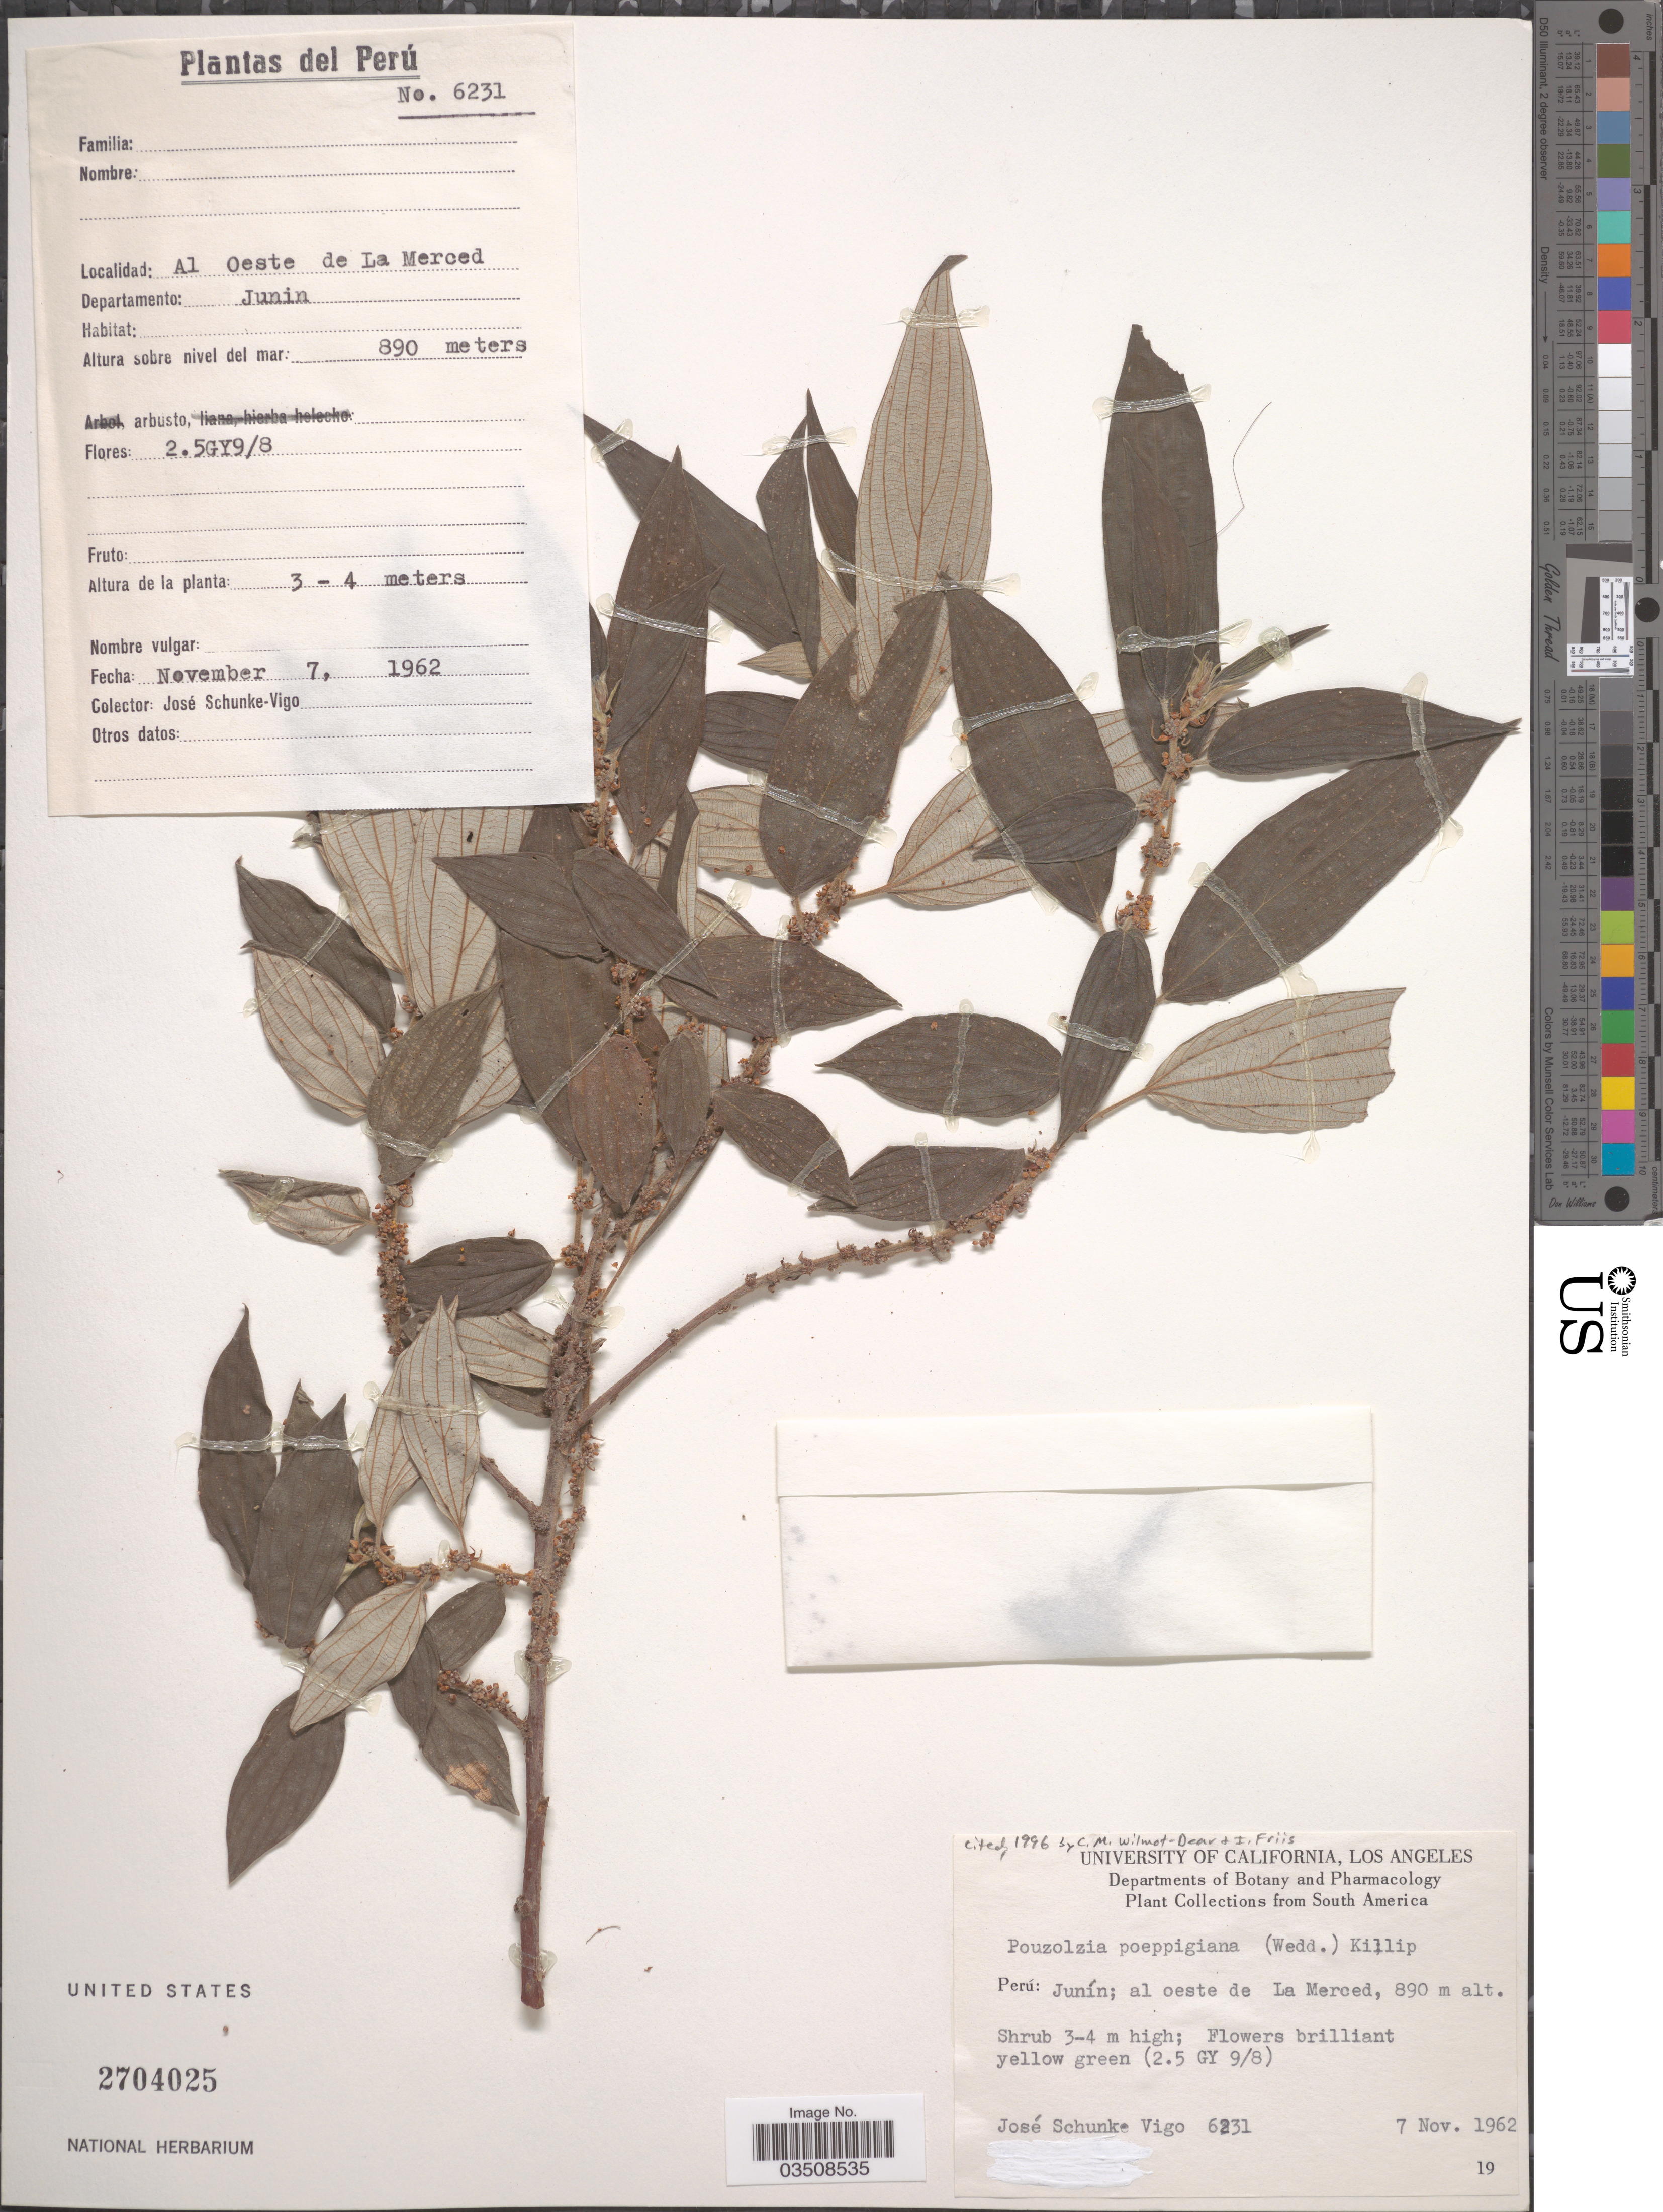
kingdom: Plantae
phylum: Tracheophyta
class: Magnoliopsida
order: Rosales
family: Urticaceae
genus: Pouzolzia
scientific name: Pouzolzia poeppigiana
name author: (Wedd.) Killip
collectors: J. Schunke Vigo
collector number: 6231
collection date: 1962-11-07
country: Peru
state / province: Junín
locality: Departamento: Junín; al oeste de La Merced.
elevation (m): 890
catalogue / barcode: US 2704025